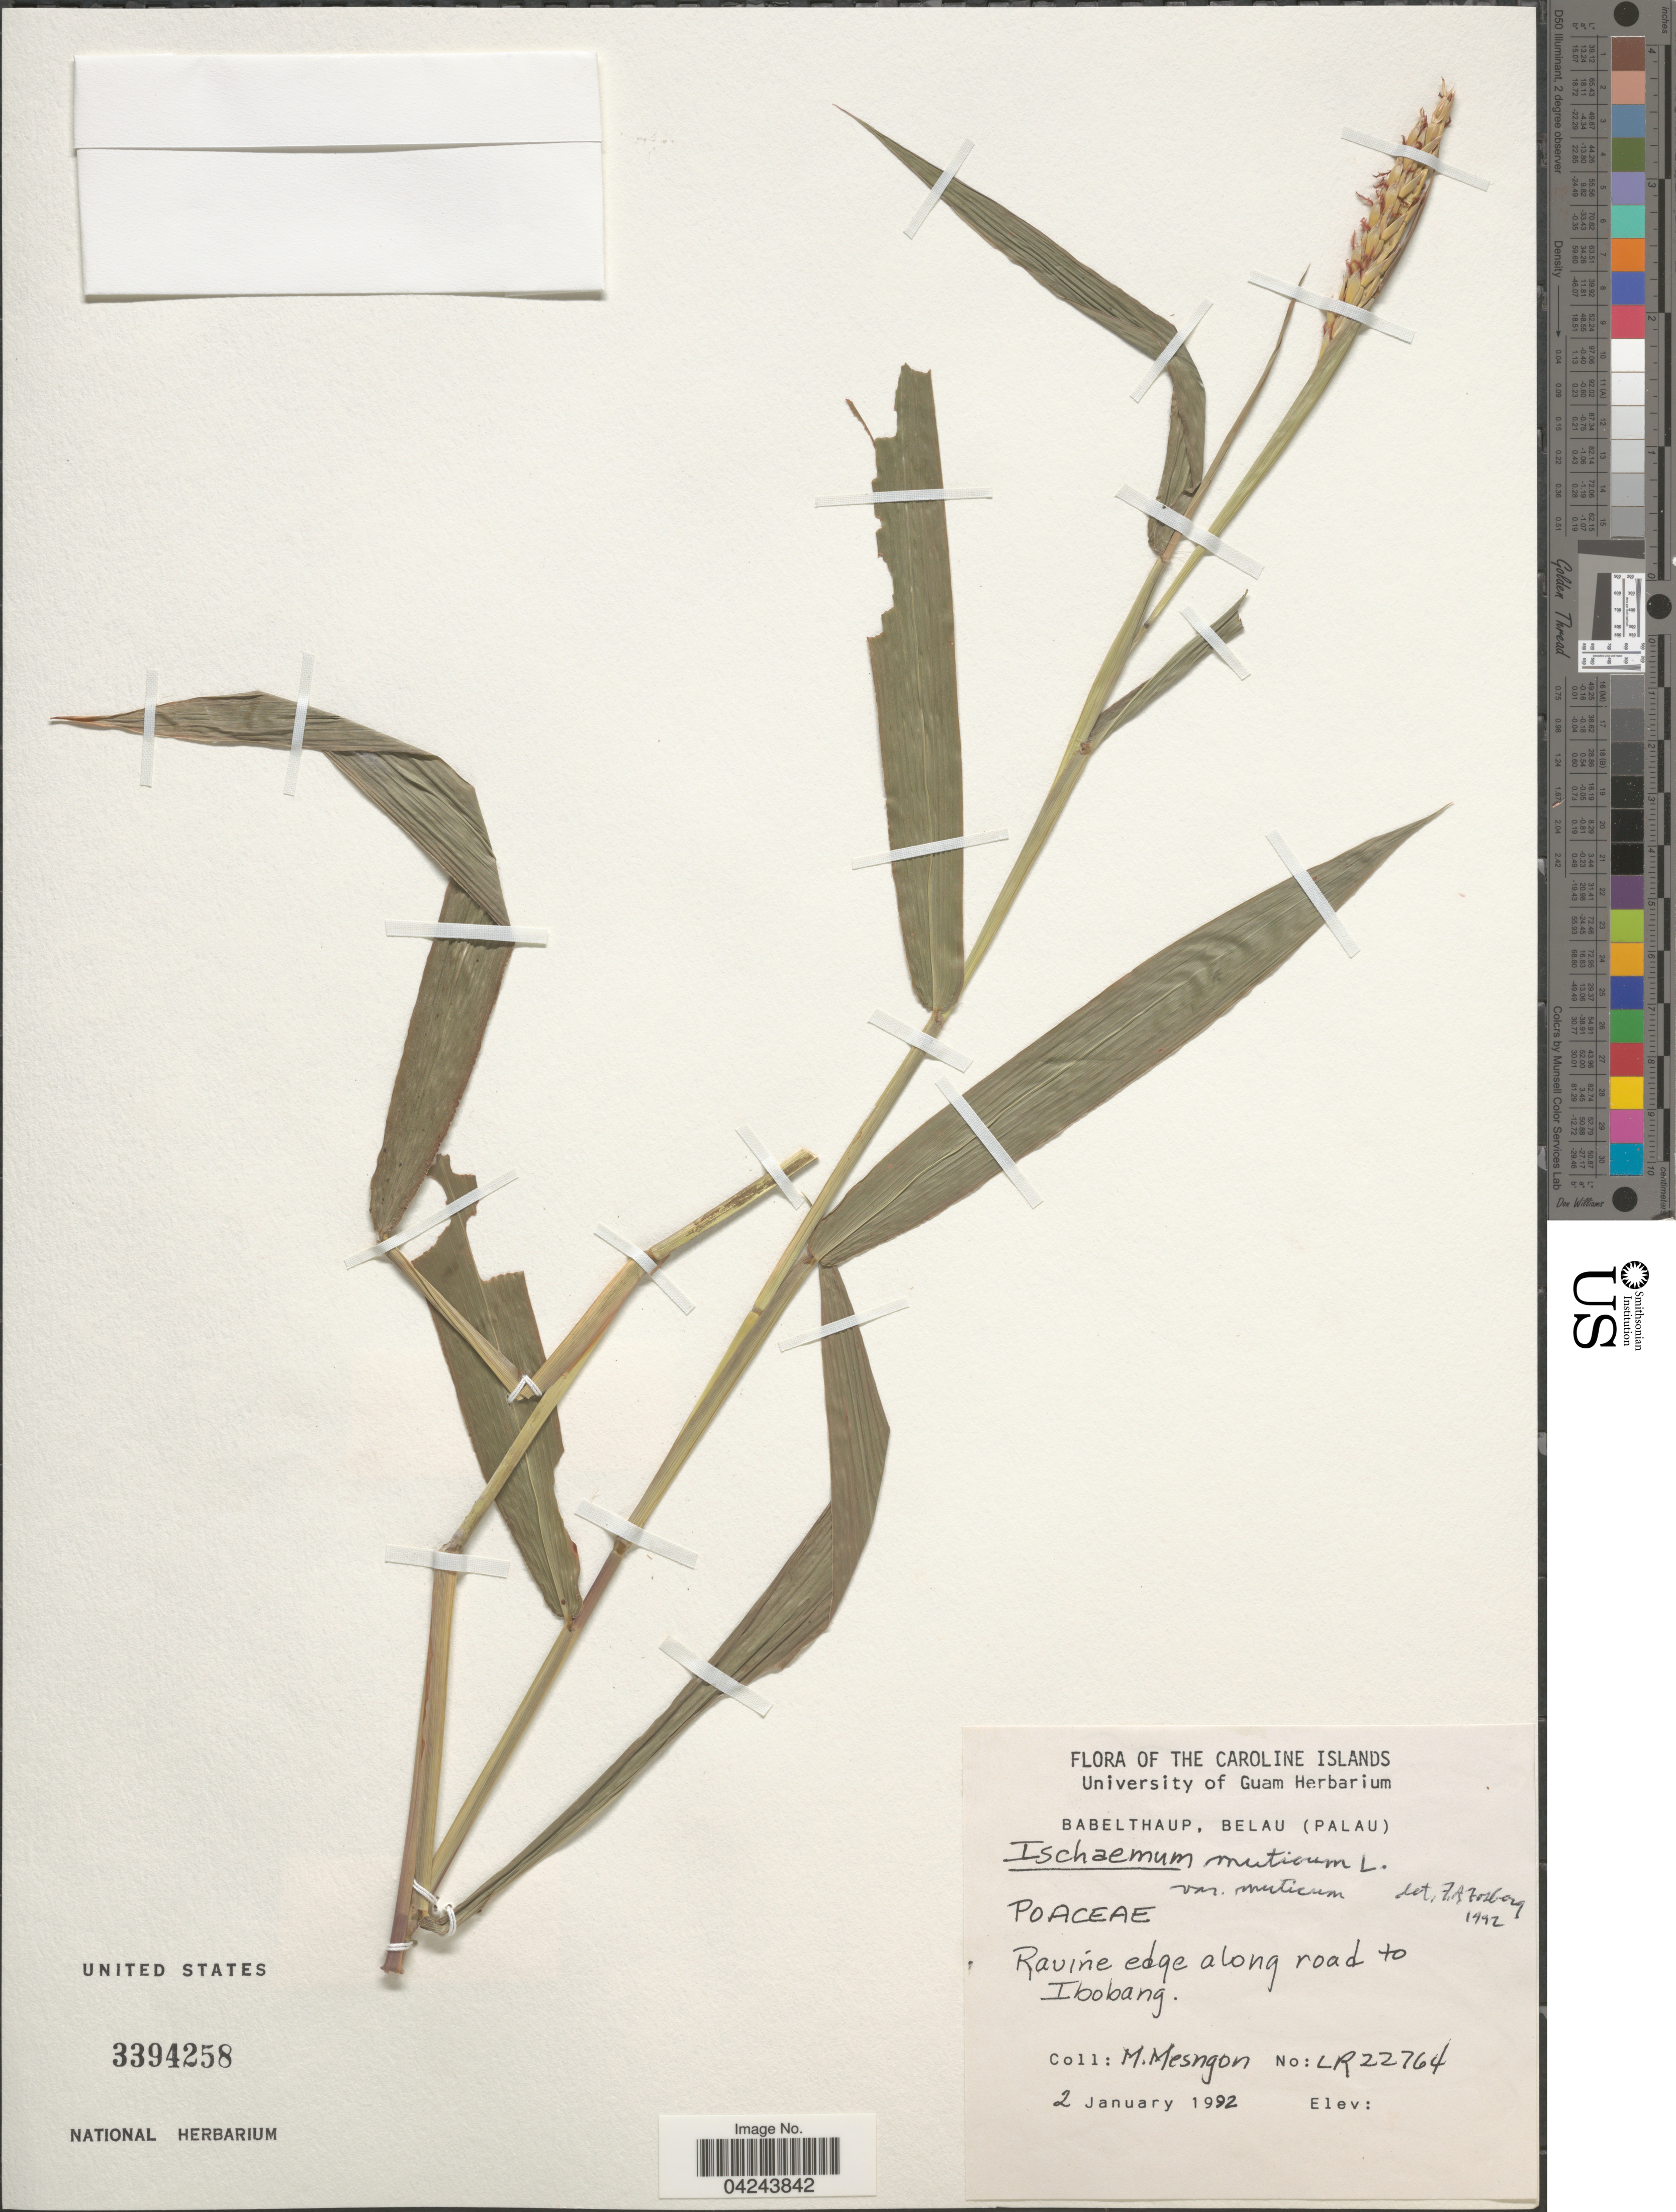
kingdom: Plantae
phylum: Tracheophyta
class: Liliopsida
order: Poales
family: Poaceae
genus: Ischaemum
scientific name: Ischaemum muticum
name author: L.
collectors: M. Mesngon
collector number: LR22764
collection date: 1992-01-02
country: Palau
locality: The Caroline Islands. Babelthaup, (Palau). Ravine edge along road to Ibobang.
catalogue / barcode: US 3394258